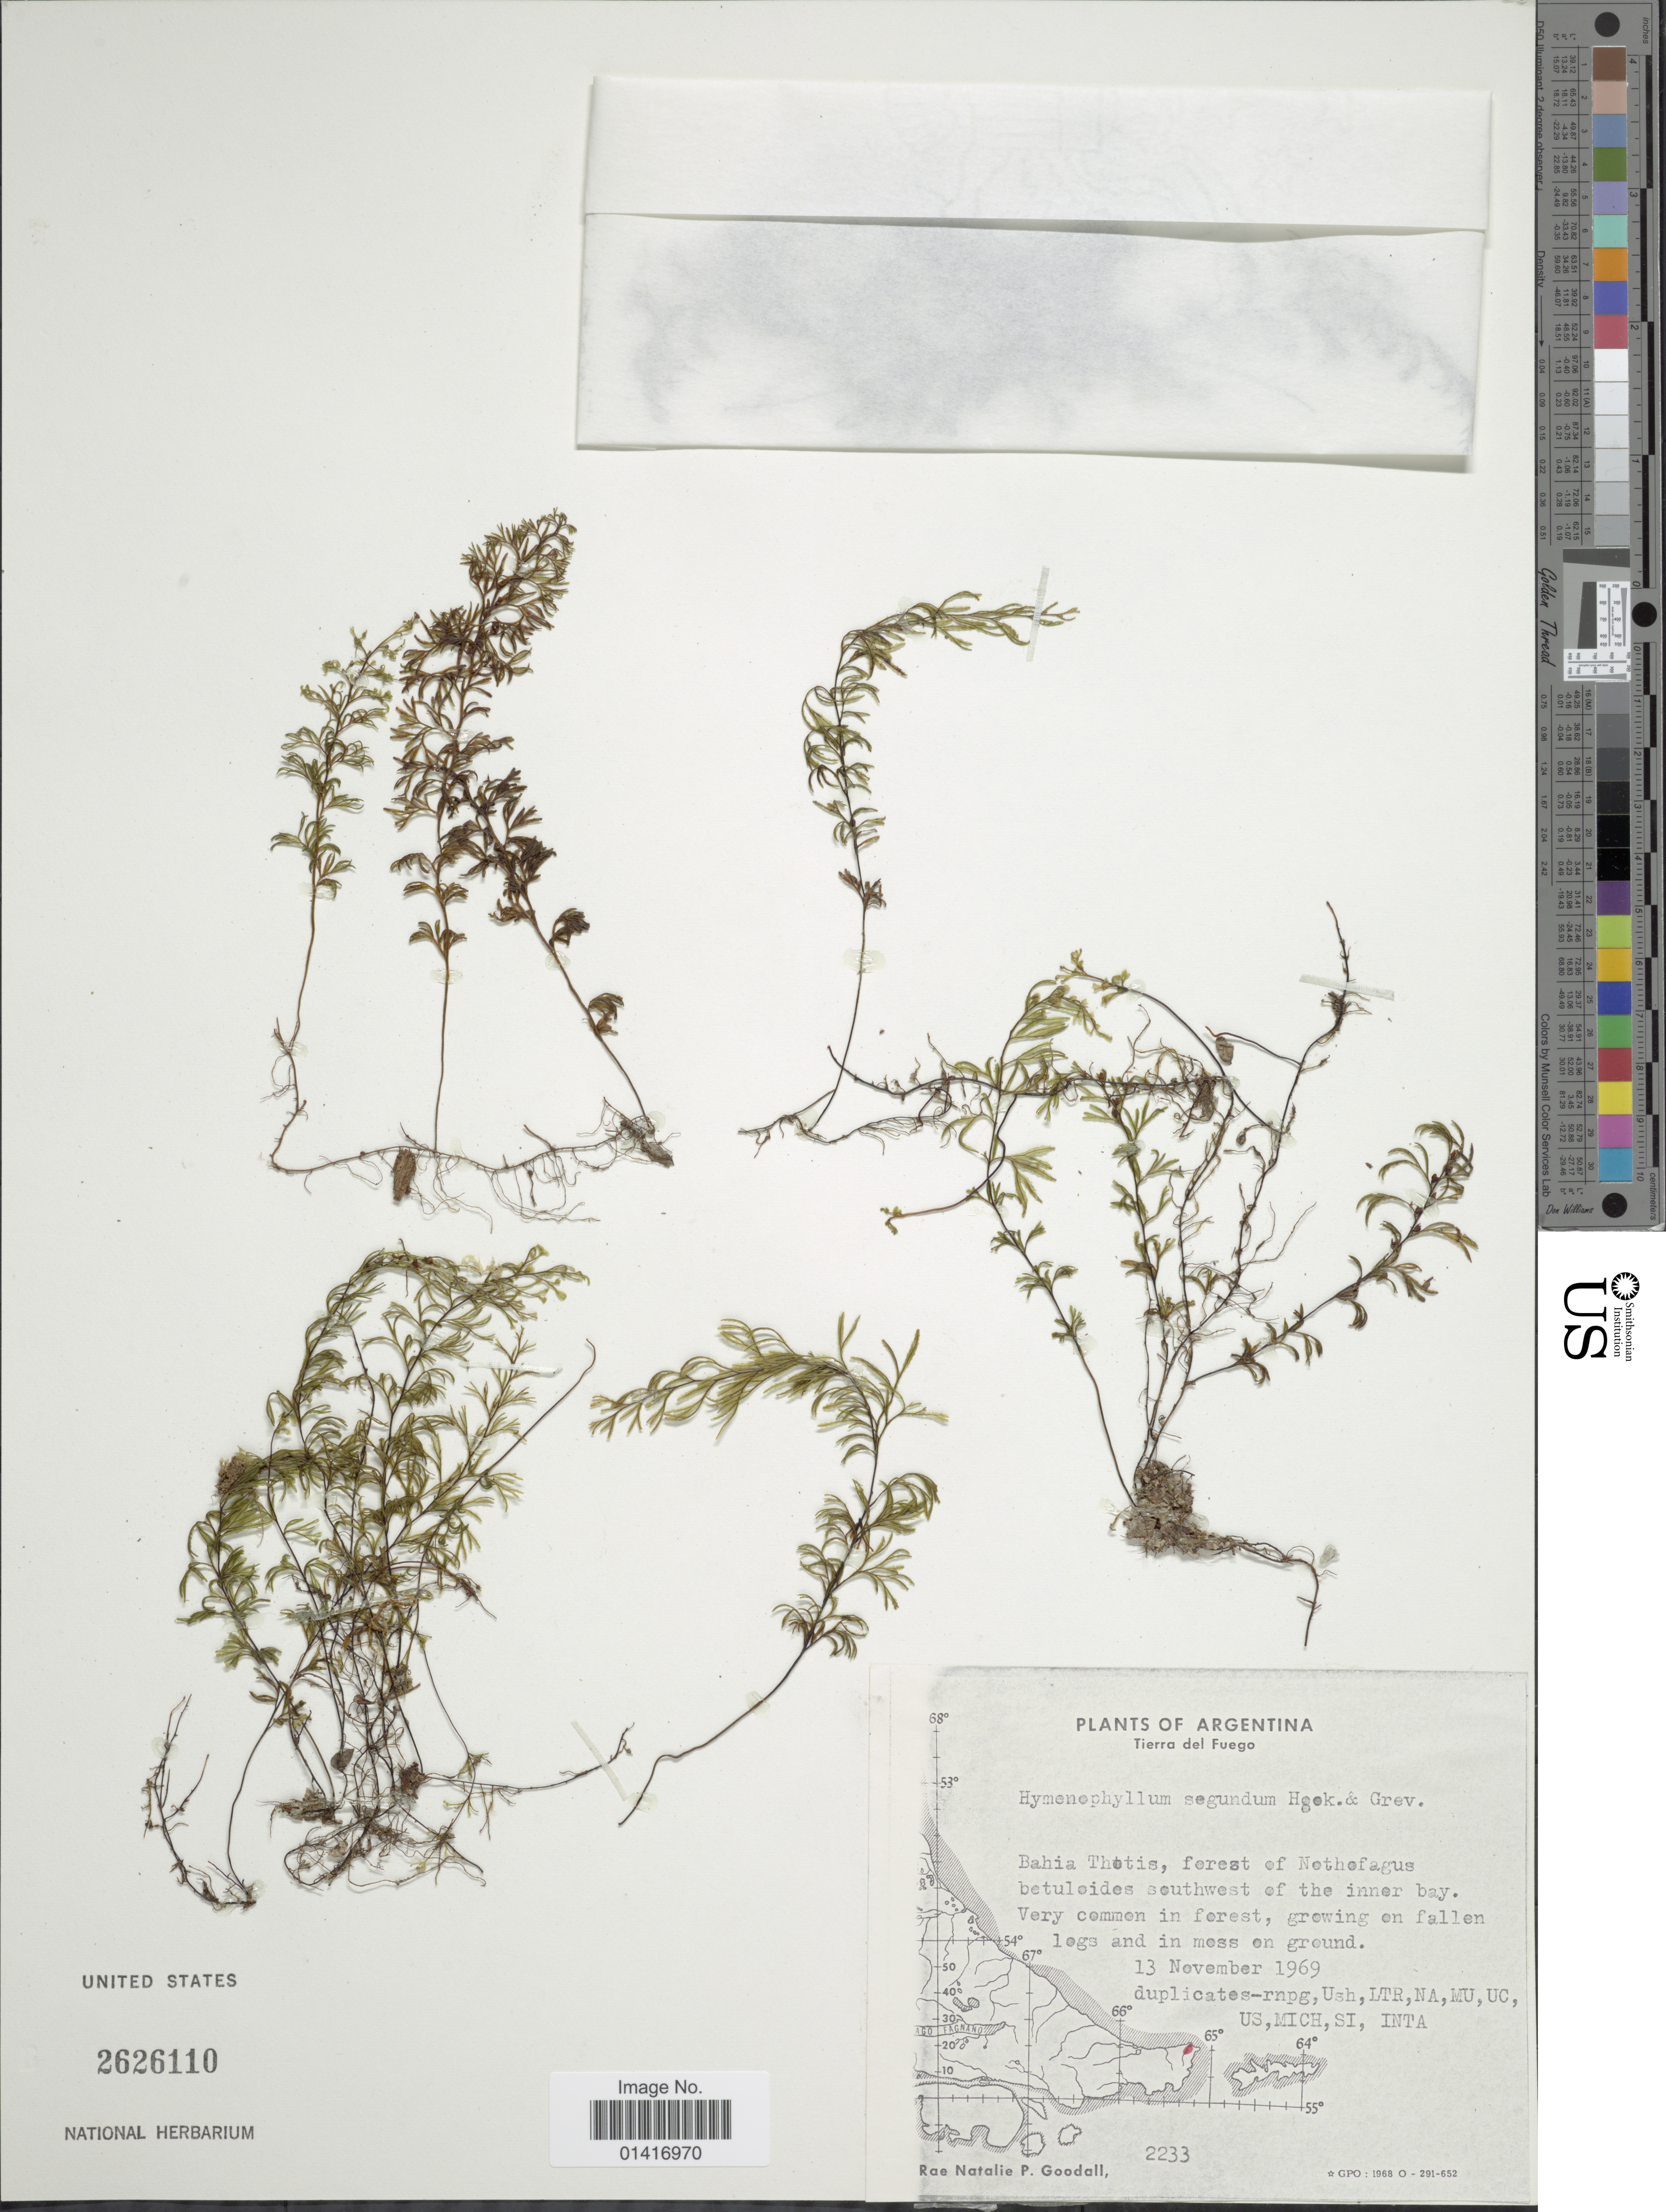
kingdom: Plantae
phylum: Tracheophyta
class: Polypodiopsida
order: Hymenophyllales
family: Hymenophyllaceae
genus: Hymenophyllum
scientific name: Hymenophyllum secundum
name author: Hook. & Grev.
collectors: R. Goodall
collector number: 2233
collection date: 1969-11-13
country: Argentina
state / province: Tierra del Fuego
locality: Bahia Thotis, forest of Nothofagus betuleides southwest of the inner bay.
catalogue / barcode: US 2626110